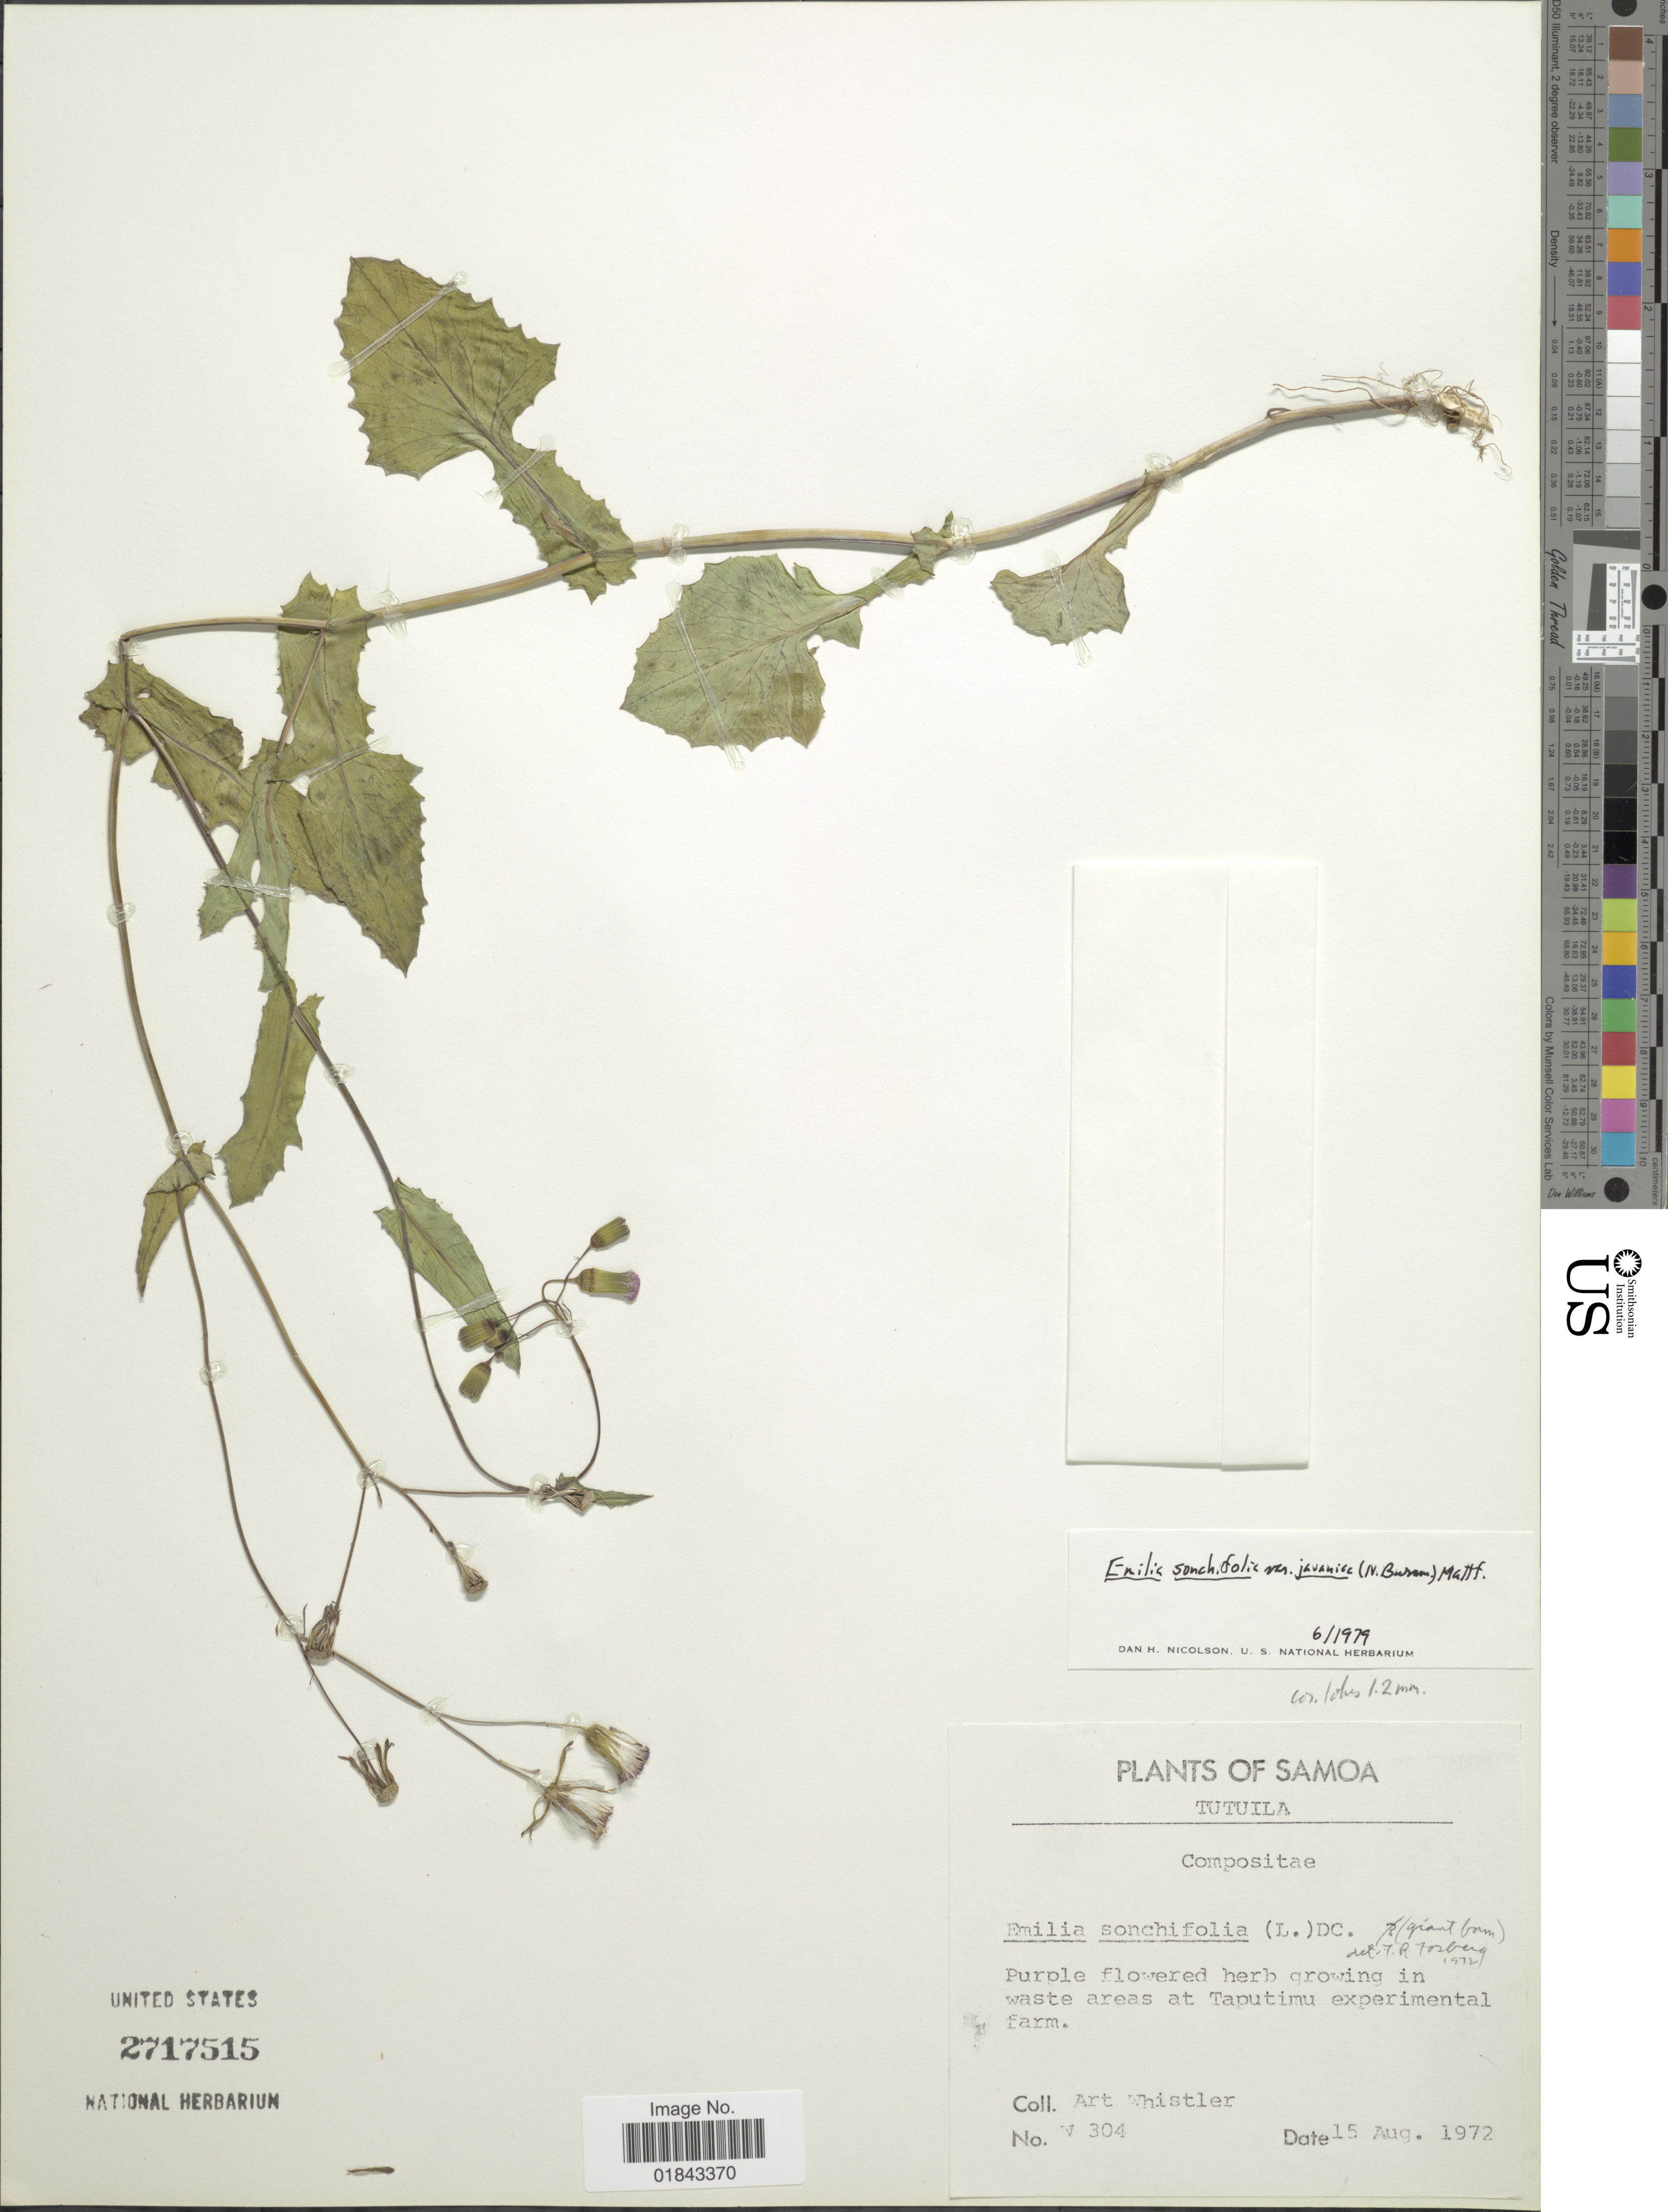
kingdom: Plantae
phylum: Tracheophyta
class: Magnoliopsida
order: Asterales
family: Asteraceae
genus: Emilia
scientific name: Emilia sonchifolia var. javanica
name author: (Burm. f.) Mattf.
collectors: A. Whistler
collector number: W 304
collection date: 1972-08-15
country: American Samoa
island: Tutuila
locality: Tutuila, in waste areas at Taputimu experimental farm.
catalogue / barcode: US 2717515